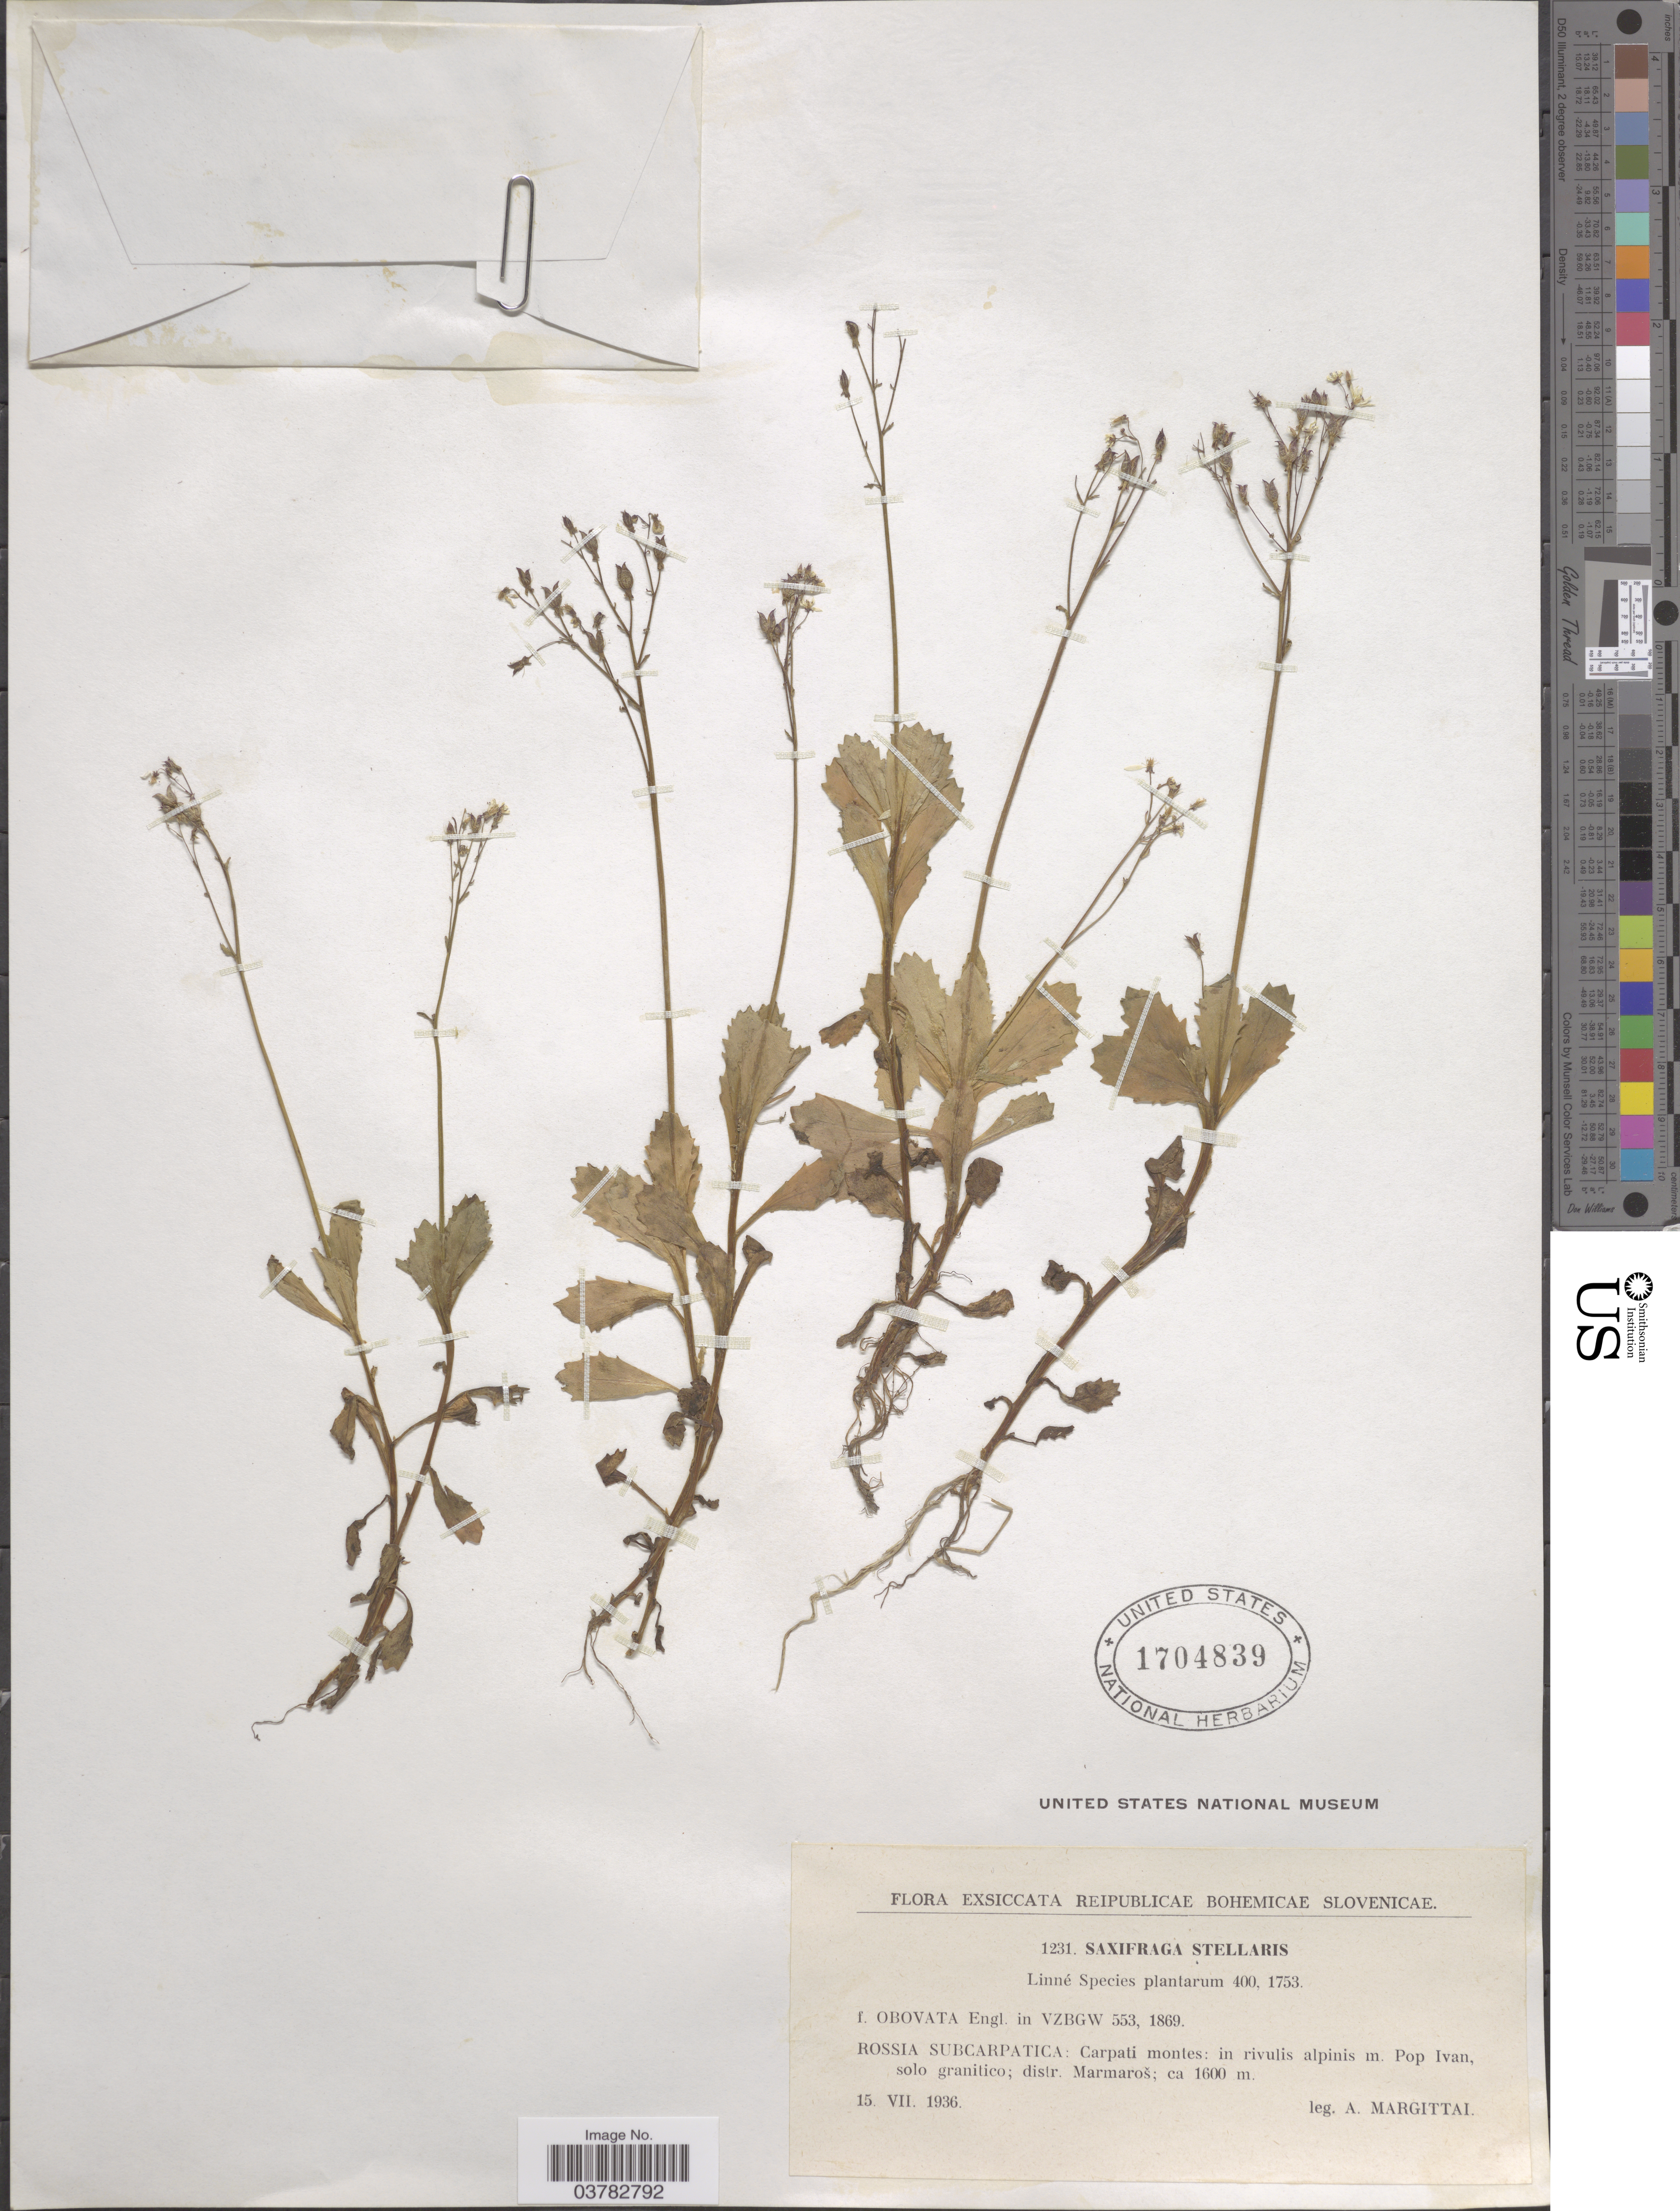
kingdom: Plantae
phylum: Tracheophyta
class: Magnoliopsida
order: Saxifragales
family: Saxifragaceae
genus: Micranthes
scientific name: Micranthes stellaris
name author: (L.) Galasso et al.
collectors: A. Margittai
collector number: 1231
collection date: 1936-07-15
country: Ukraine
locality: Rossia Subcarpatica: Carpati montes: in rivulis alpinis m. Pop Ivan, solo granitico; distr. Marmaroš.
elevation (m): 1600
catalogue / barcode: US 1704839